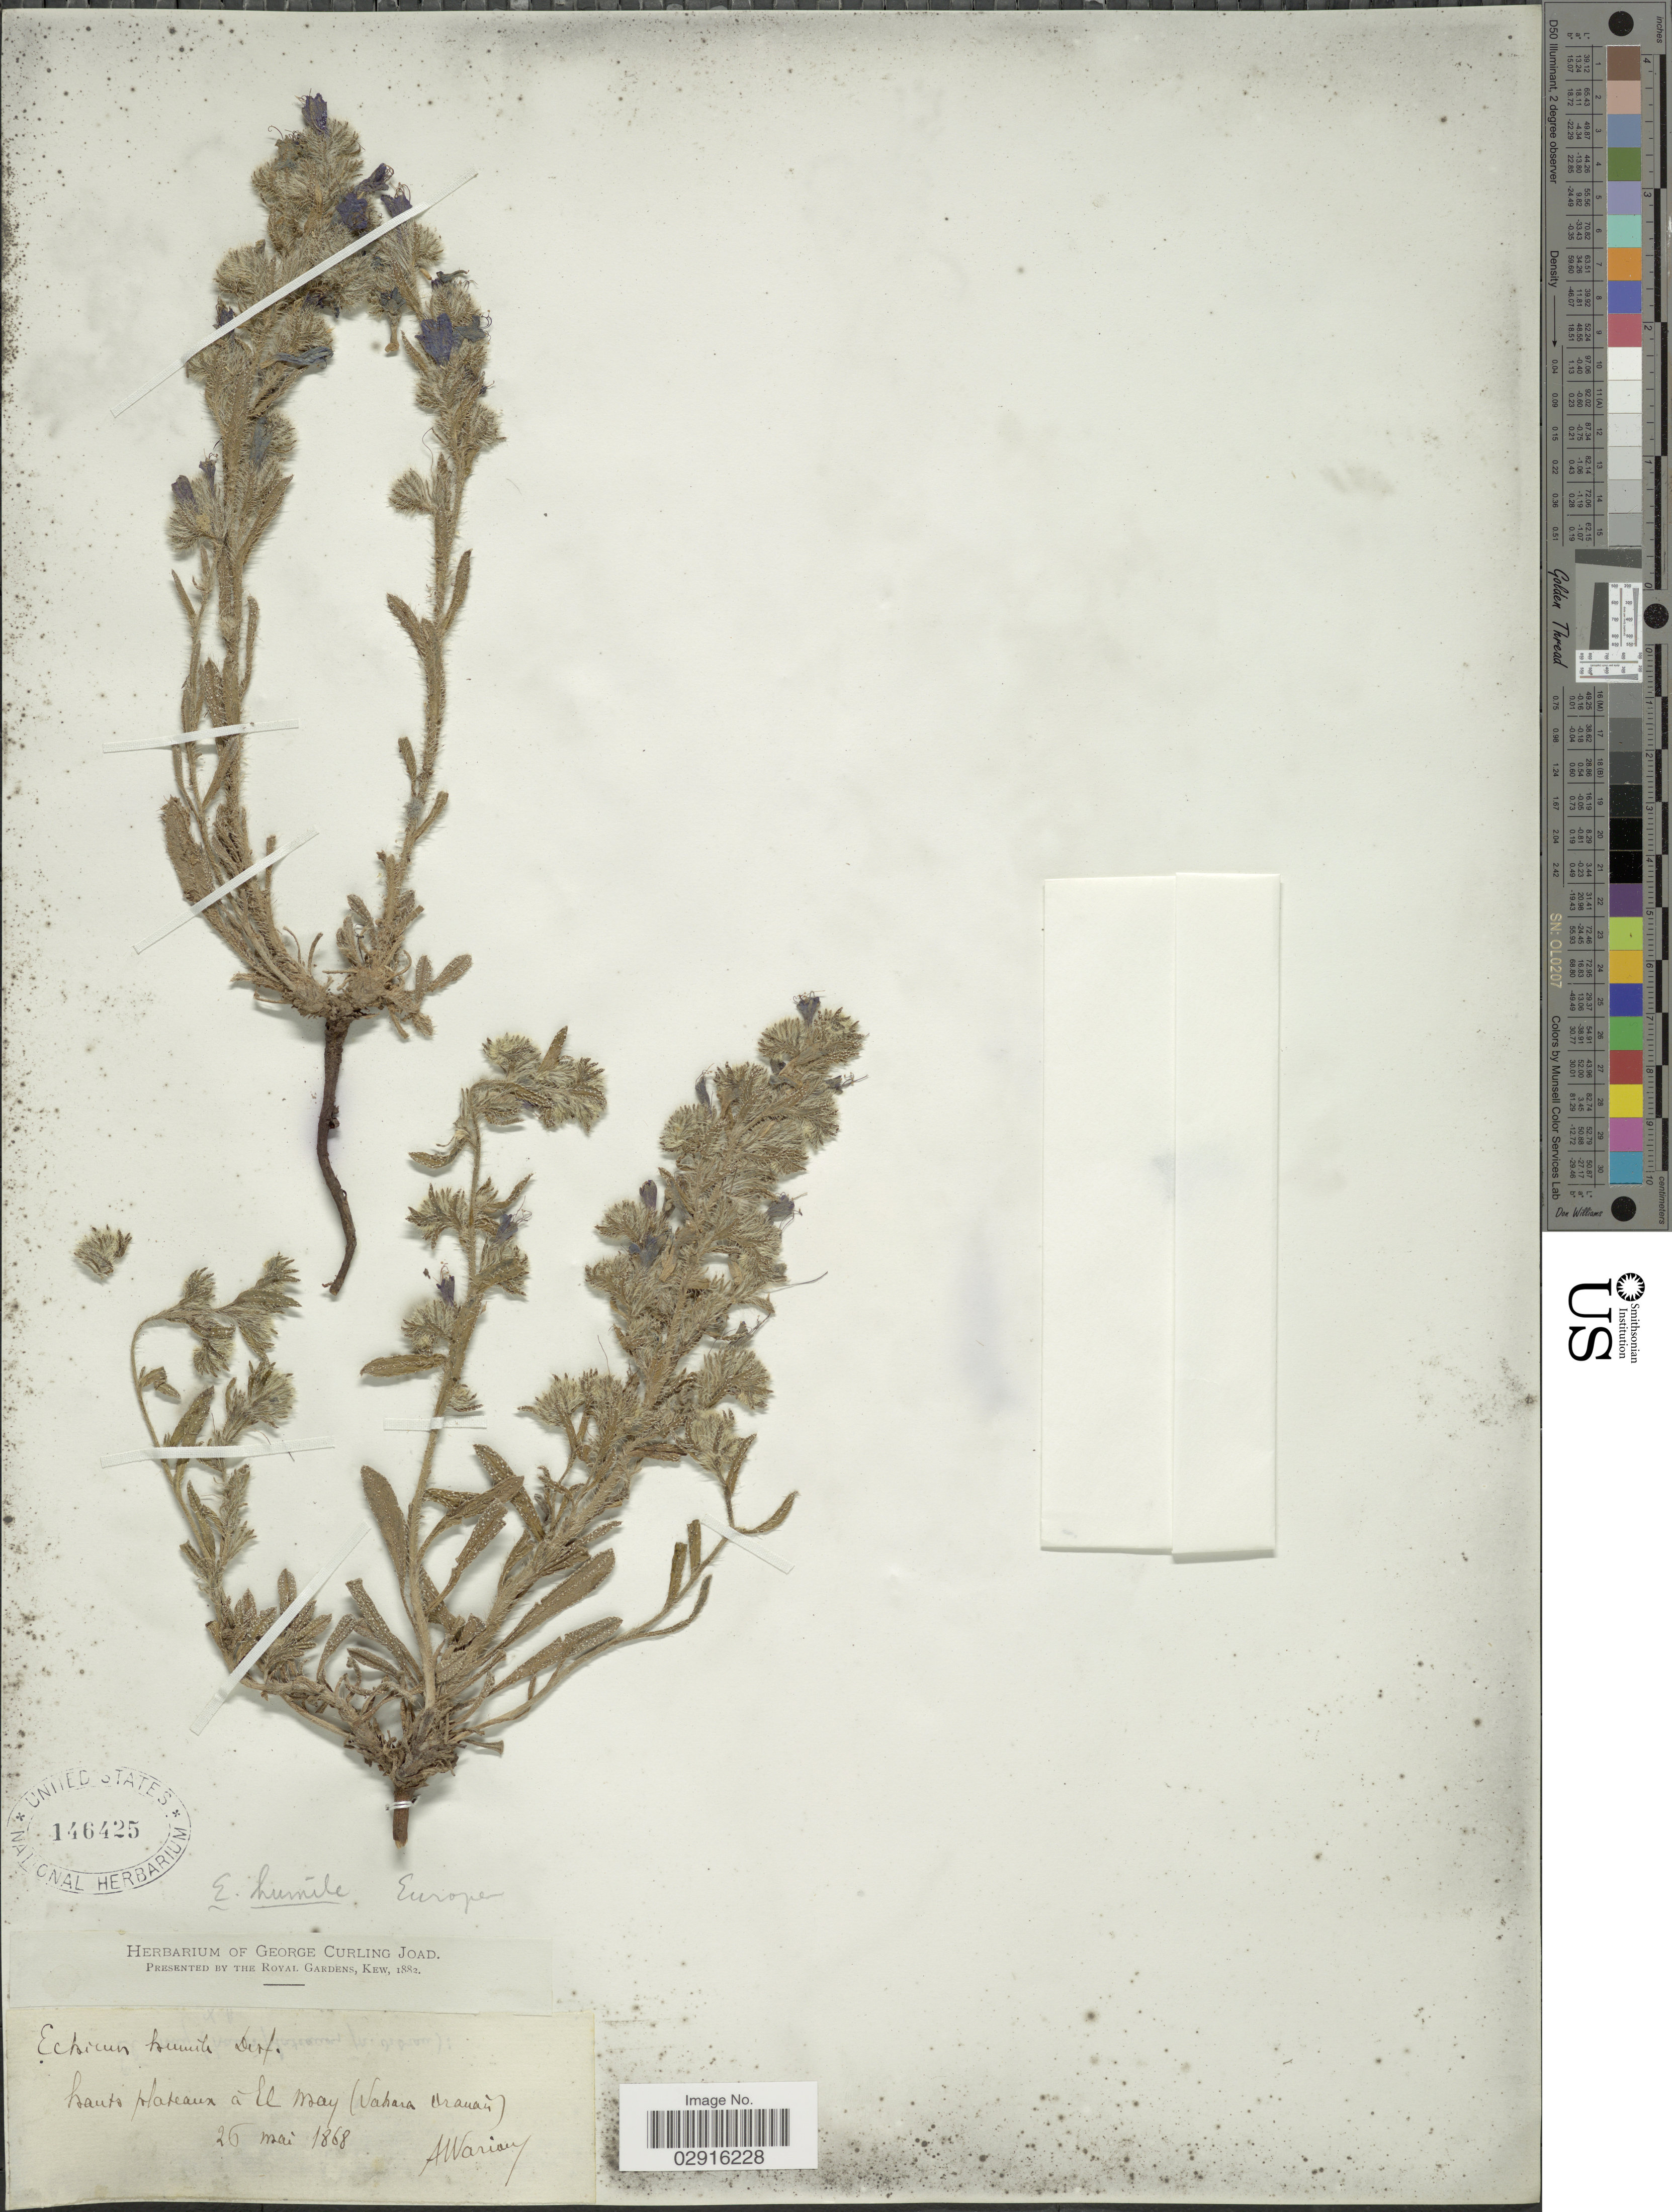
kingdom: Plantae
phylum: Tracheophyta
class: Magnoliopsida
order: Boraginales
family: Boraginaceae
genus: Echium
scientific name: Echium humile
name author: Desf.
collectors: A. Warion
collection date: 1868-05-26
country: Algeria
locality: Hauts plateaux a El May (Sahara Oranais).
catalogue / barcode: US 146425